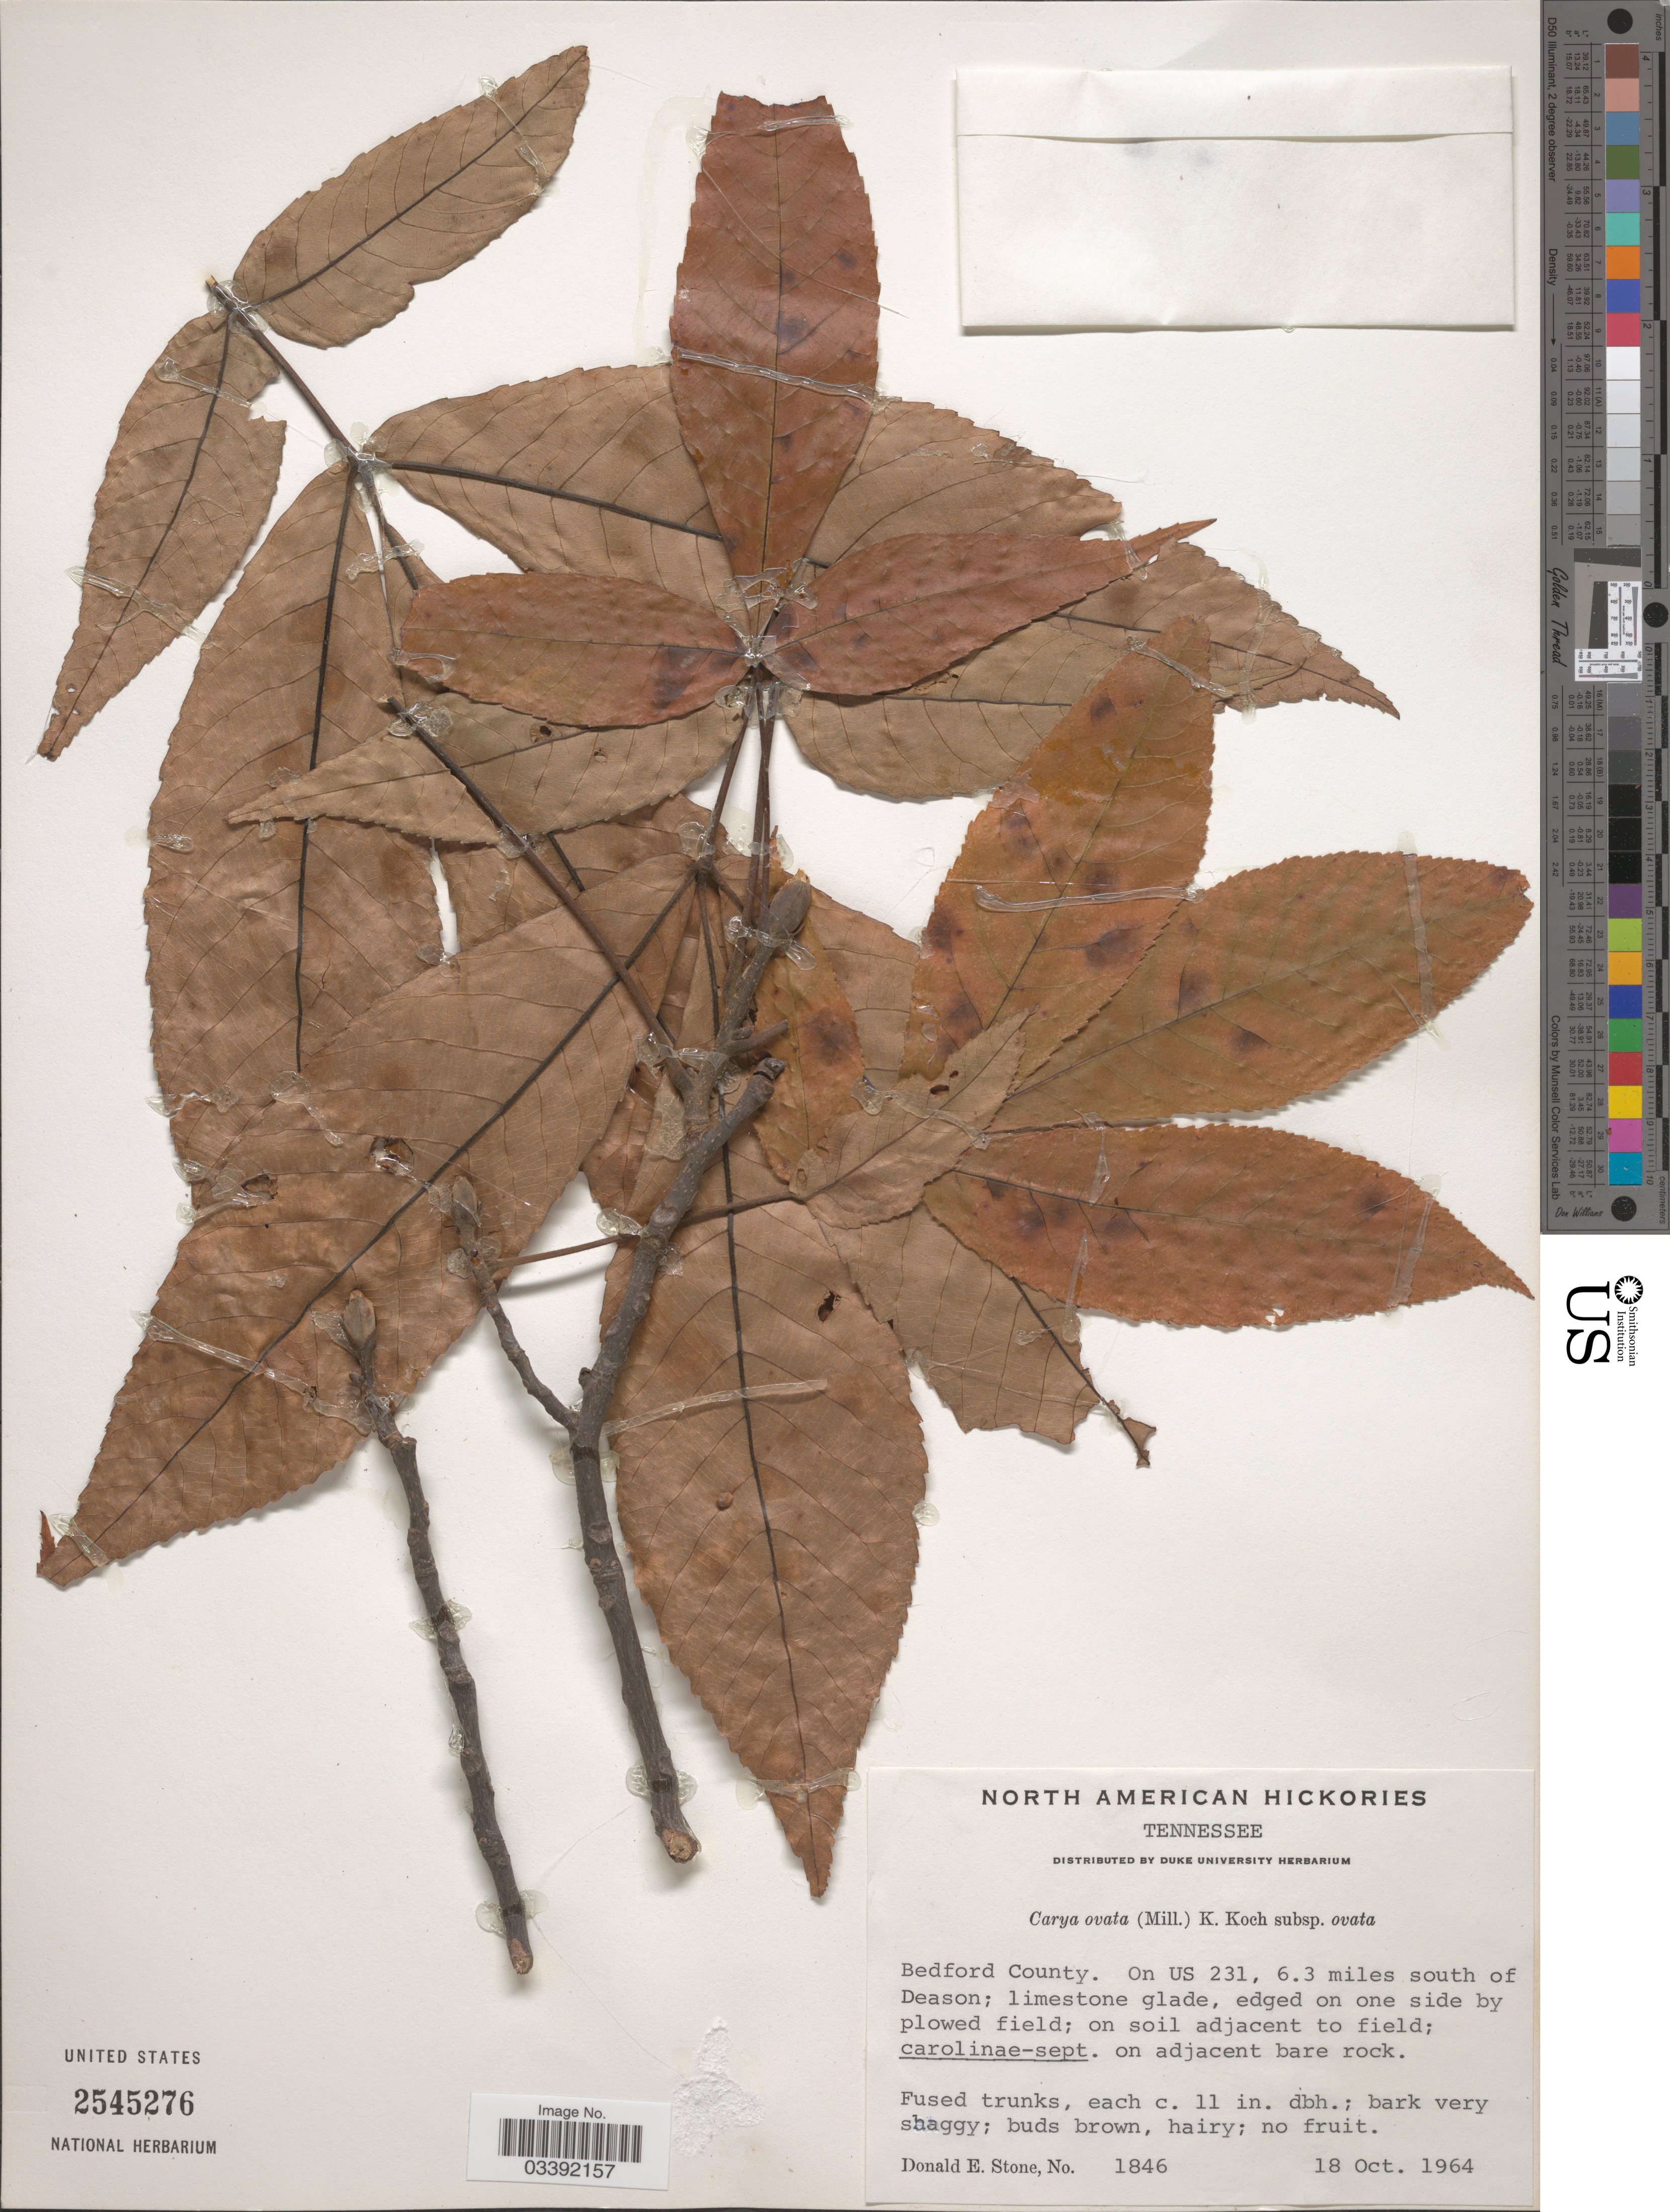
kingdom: Plantae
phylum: Tracheophyta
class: Magnoliopsida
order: Fagales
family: Juglandaceae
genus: Carya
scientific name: Carya ovata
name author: (Mill.) K. Koch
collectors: D. Stone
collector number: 1846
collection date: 1964-10-18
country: United States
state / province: Tennessee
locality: Bedford County. On Us 231, 6.3 miles south of Deason.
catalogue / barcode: US 2545276